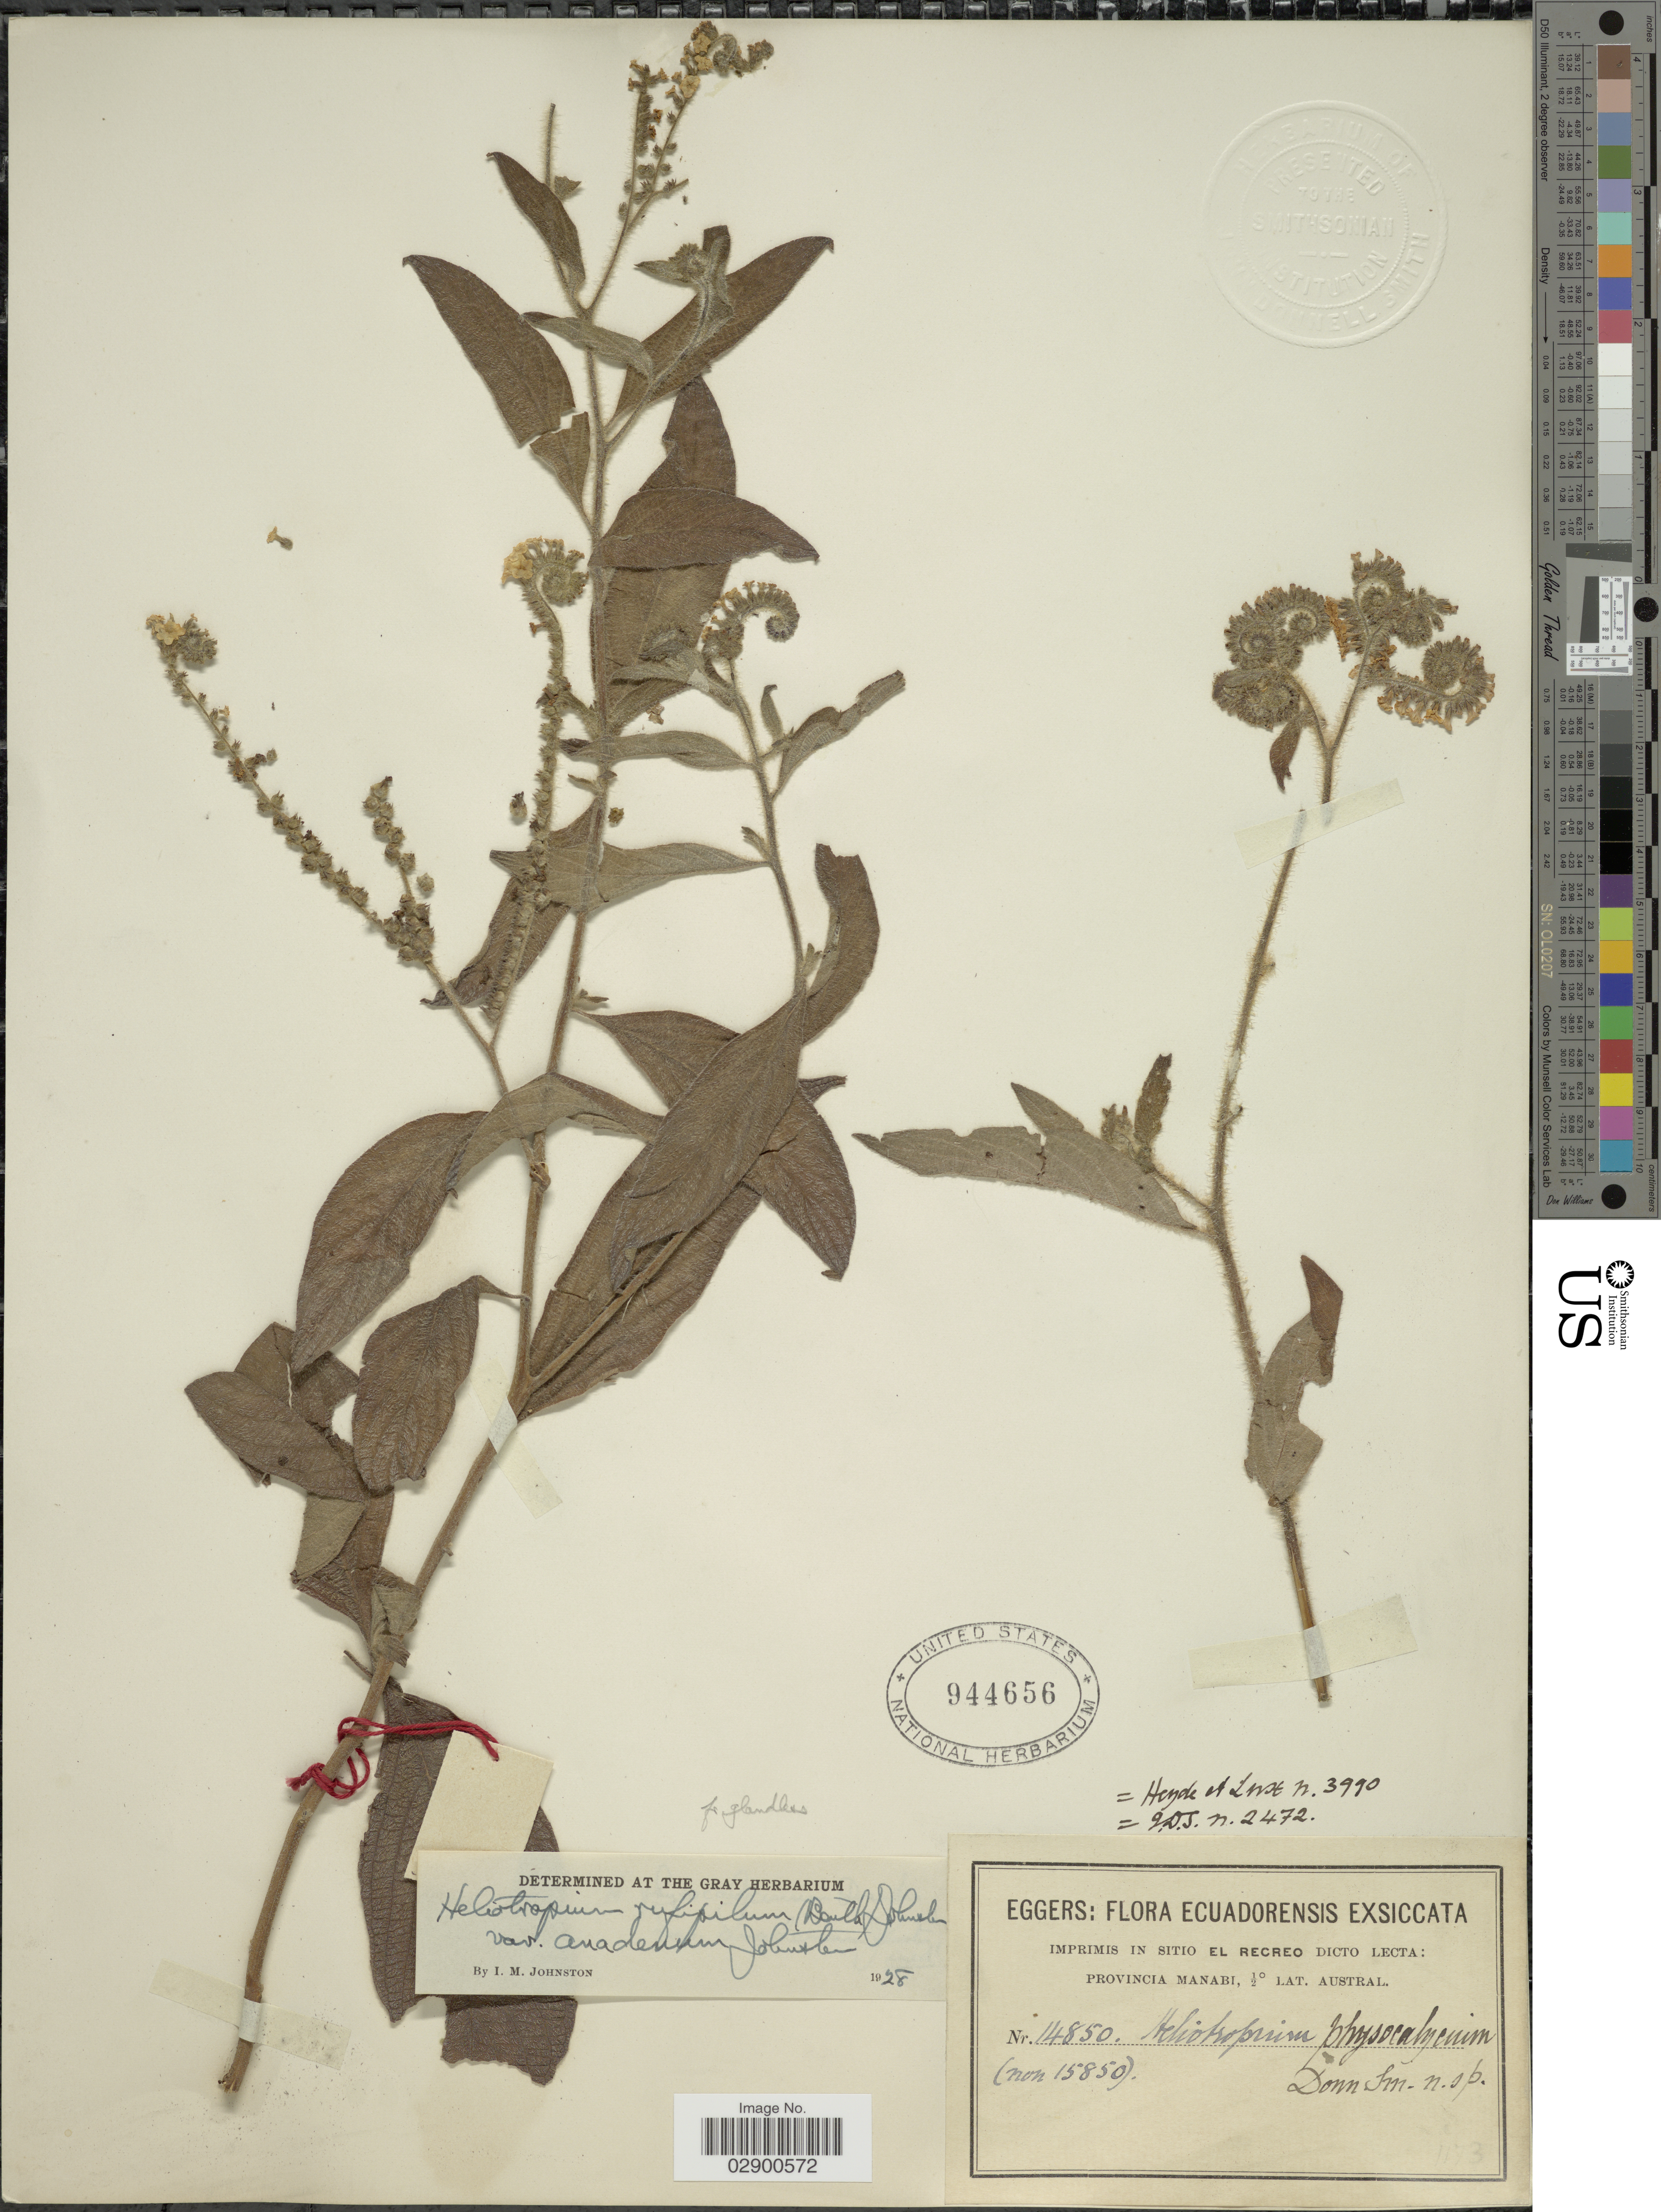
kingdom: Plantae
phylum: Tracheophyta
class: Magnoliopsida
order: Boraginales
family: Heliotropiaceae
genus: Heliotropium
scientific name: Heliotropium rufipilum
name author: (Benth.) I.M. Johnst.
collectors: -. Eggers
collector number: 14850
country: Ecuador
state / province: Manabí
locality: Imprimis in sitio El Recreo dicto lecta.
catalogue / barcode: US 944656